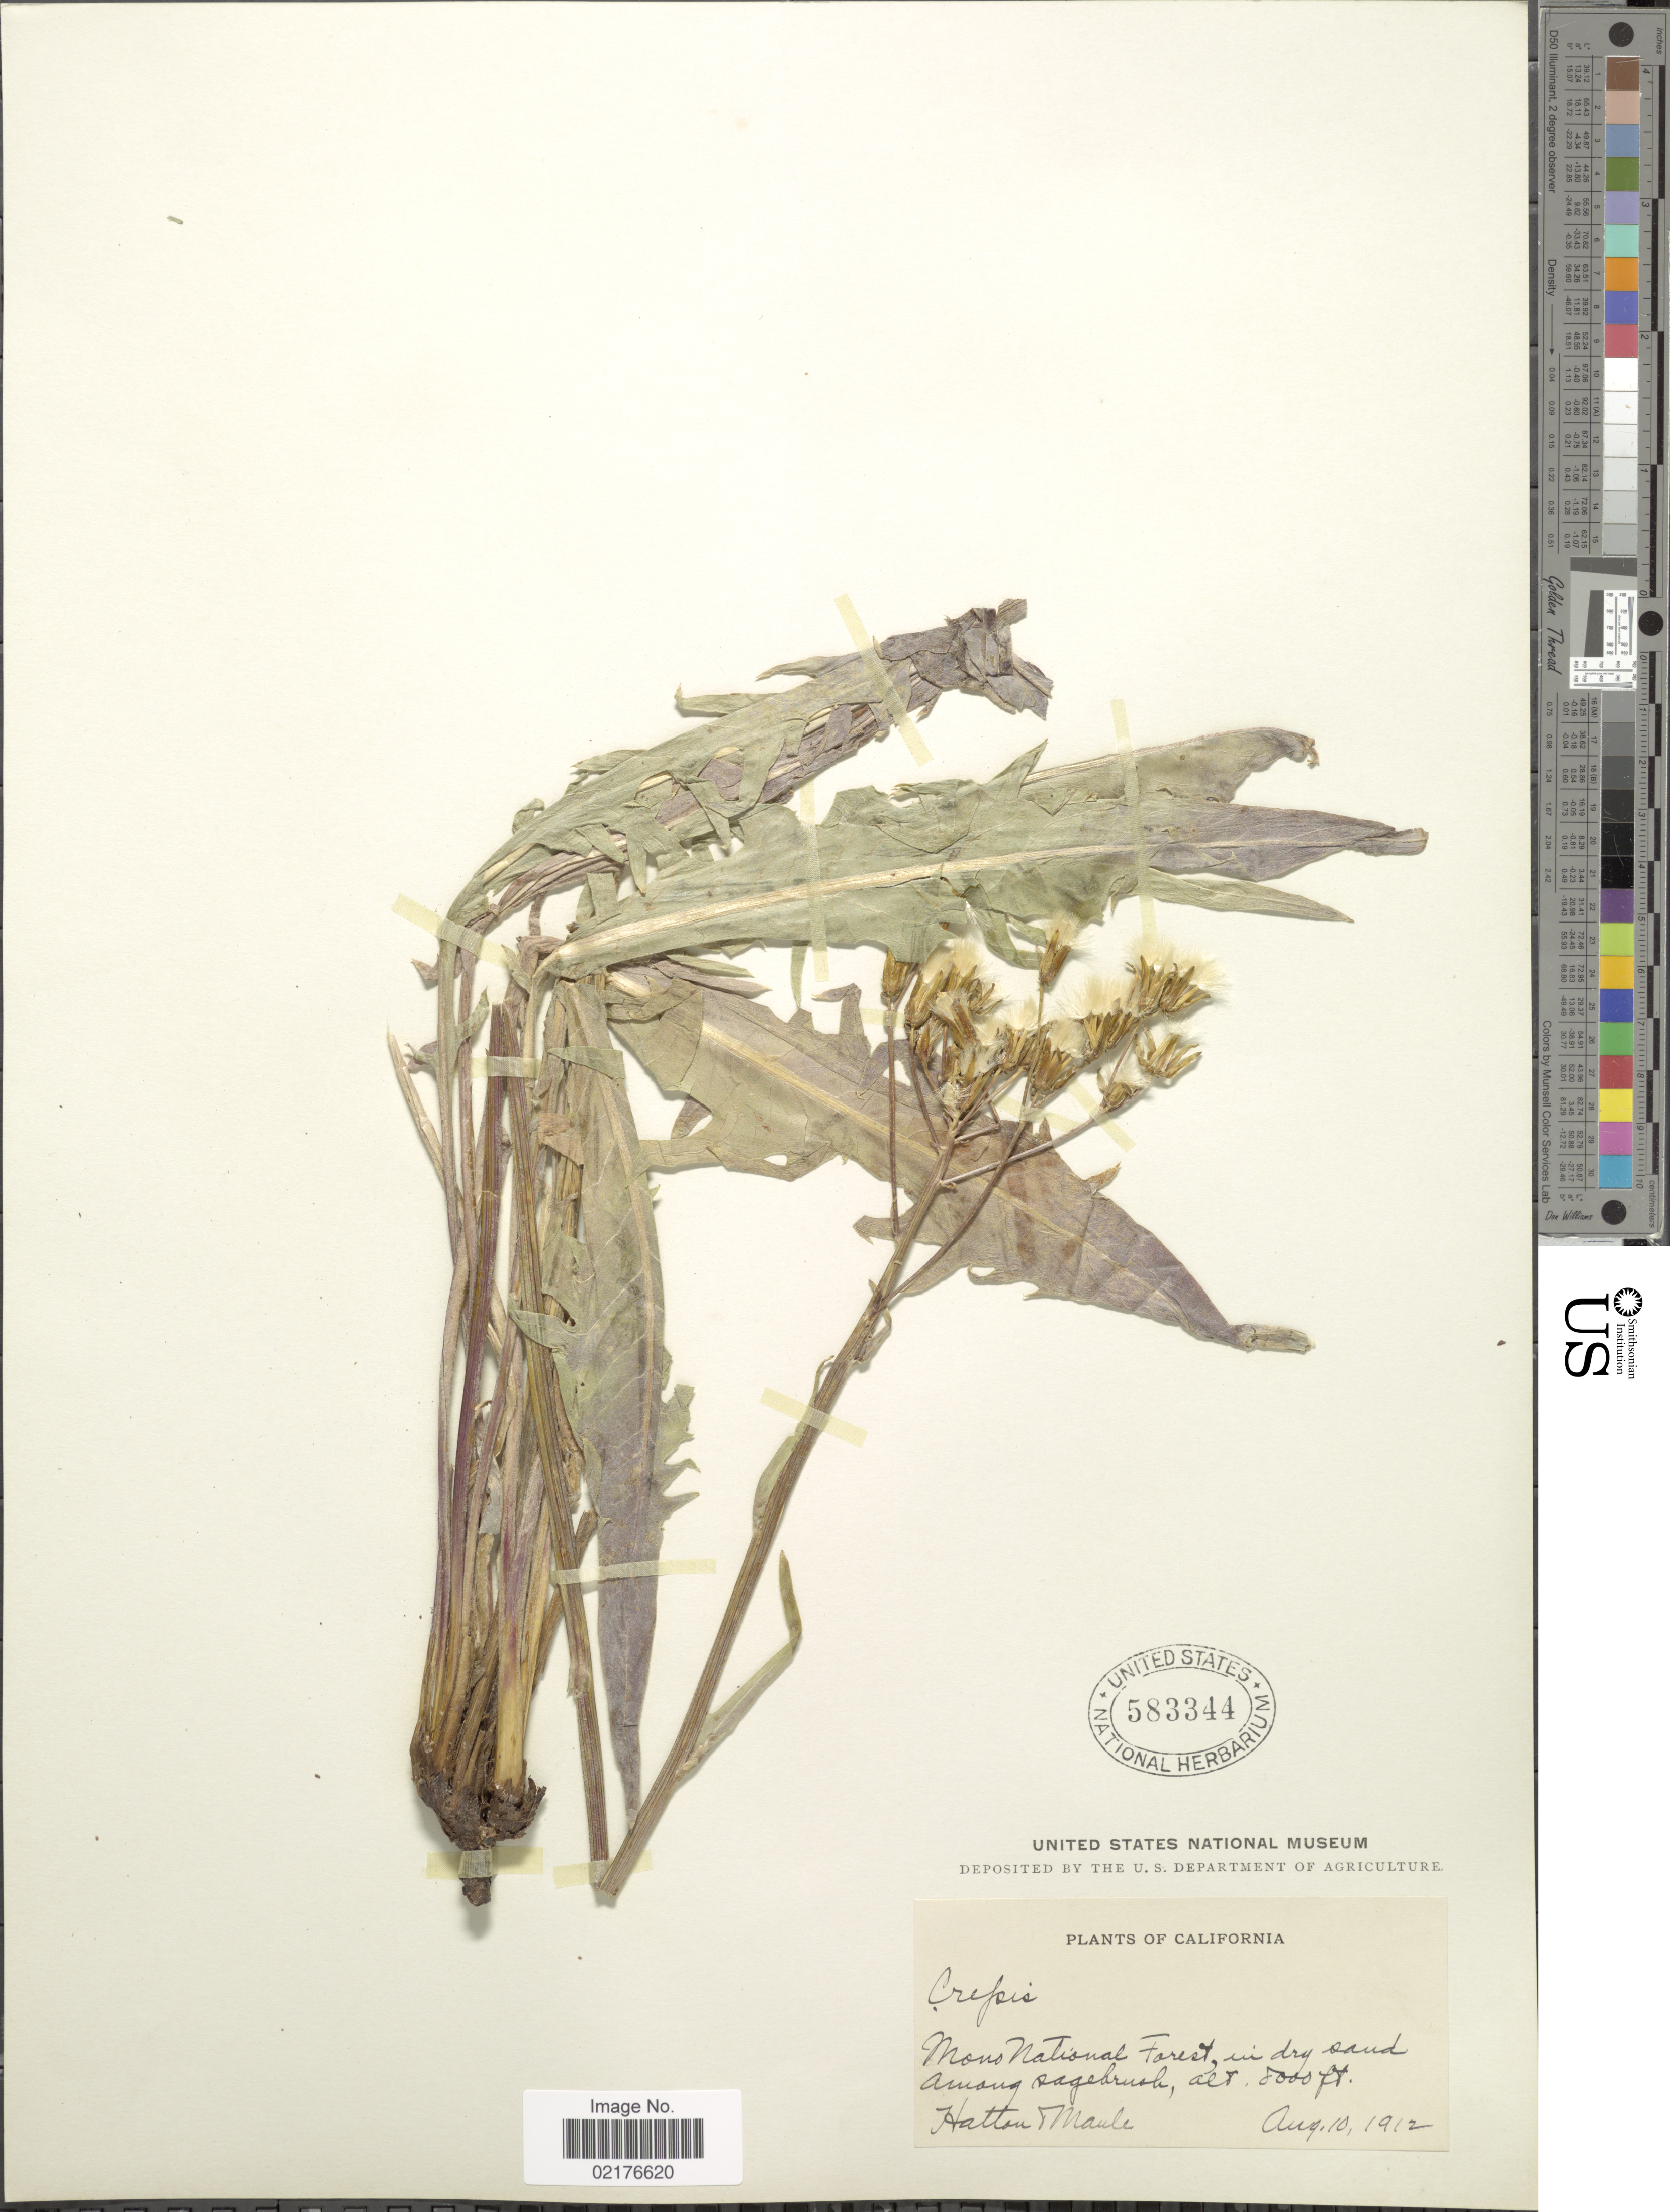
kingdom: Plantae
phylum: Tracheophyta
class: Magnoliopsida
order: Asterales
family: Asteraceae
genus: Crepis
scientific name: Crepis acuminata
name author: Nutt.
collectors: J. Hatton & Maule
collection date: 1912-08-10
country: United States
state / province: California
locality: Mons National Forest, in dry sand among sagebrush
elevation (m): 2438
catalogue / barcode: US 583344